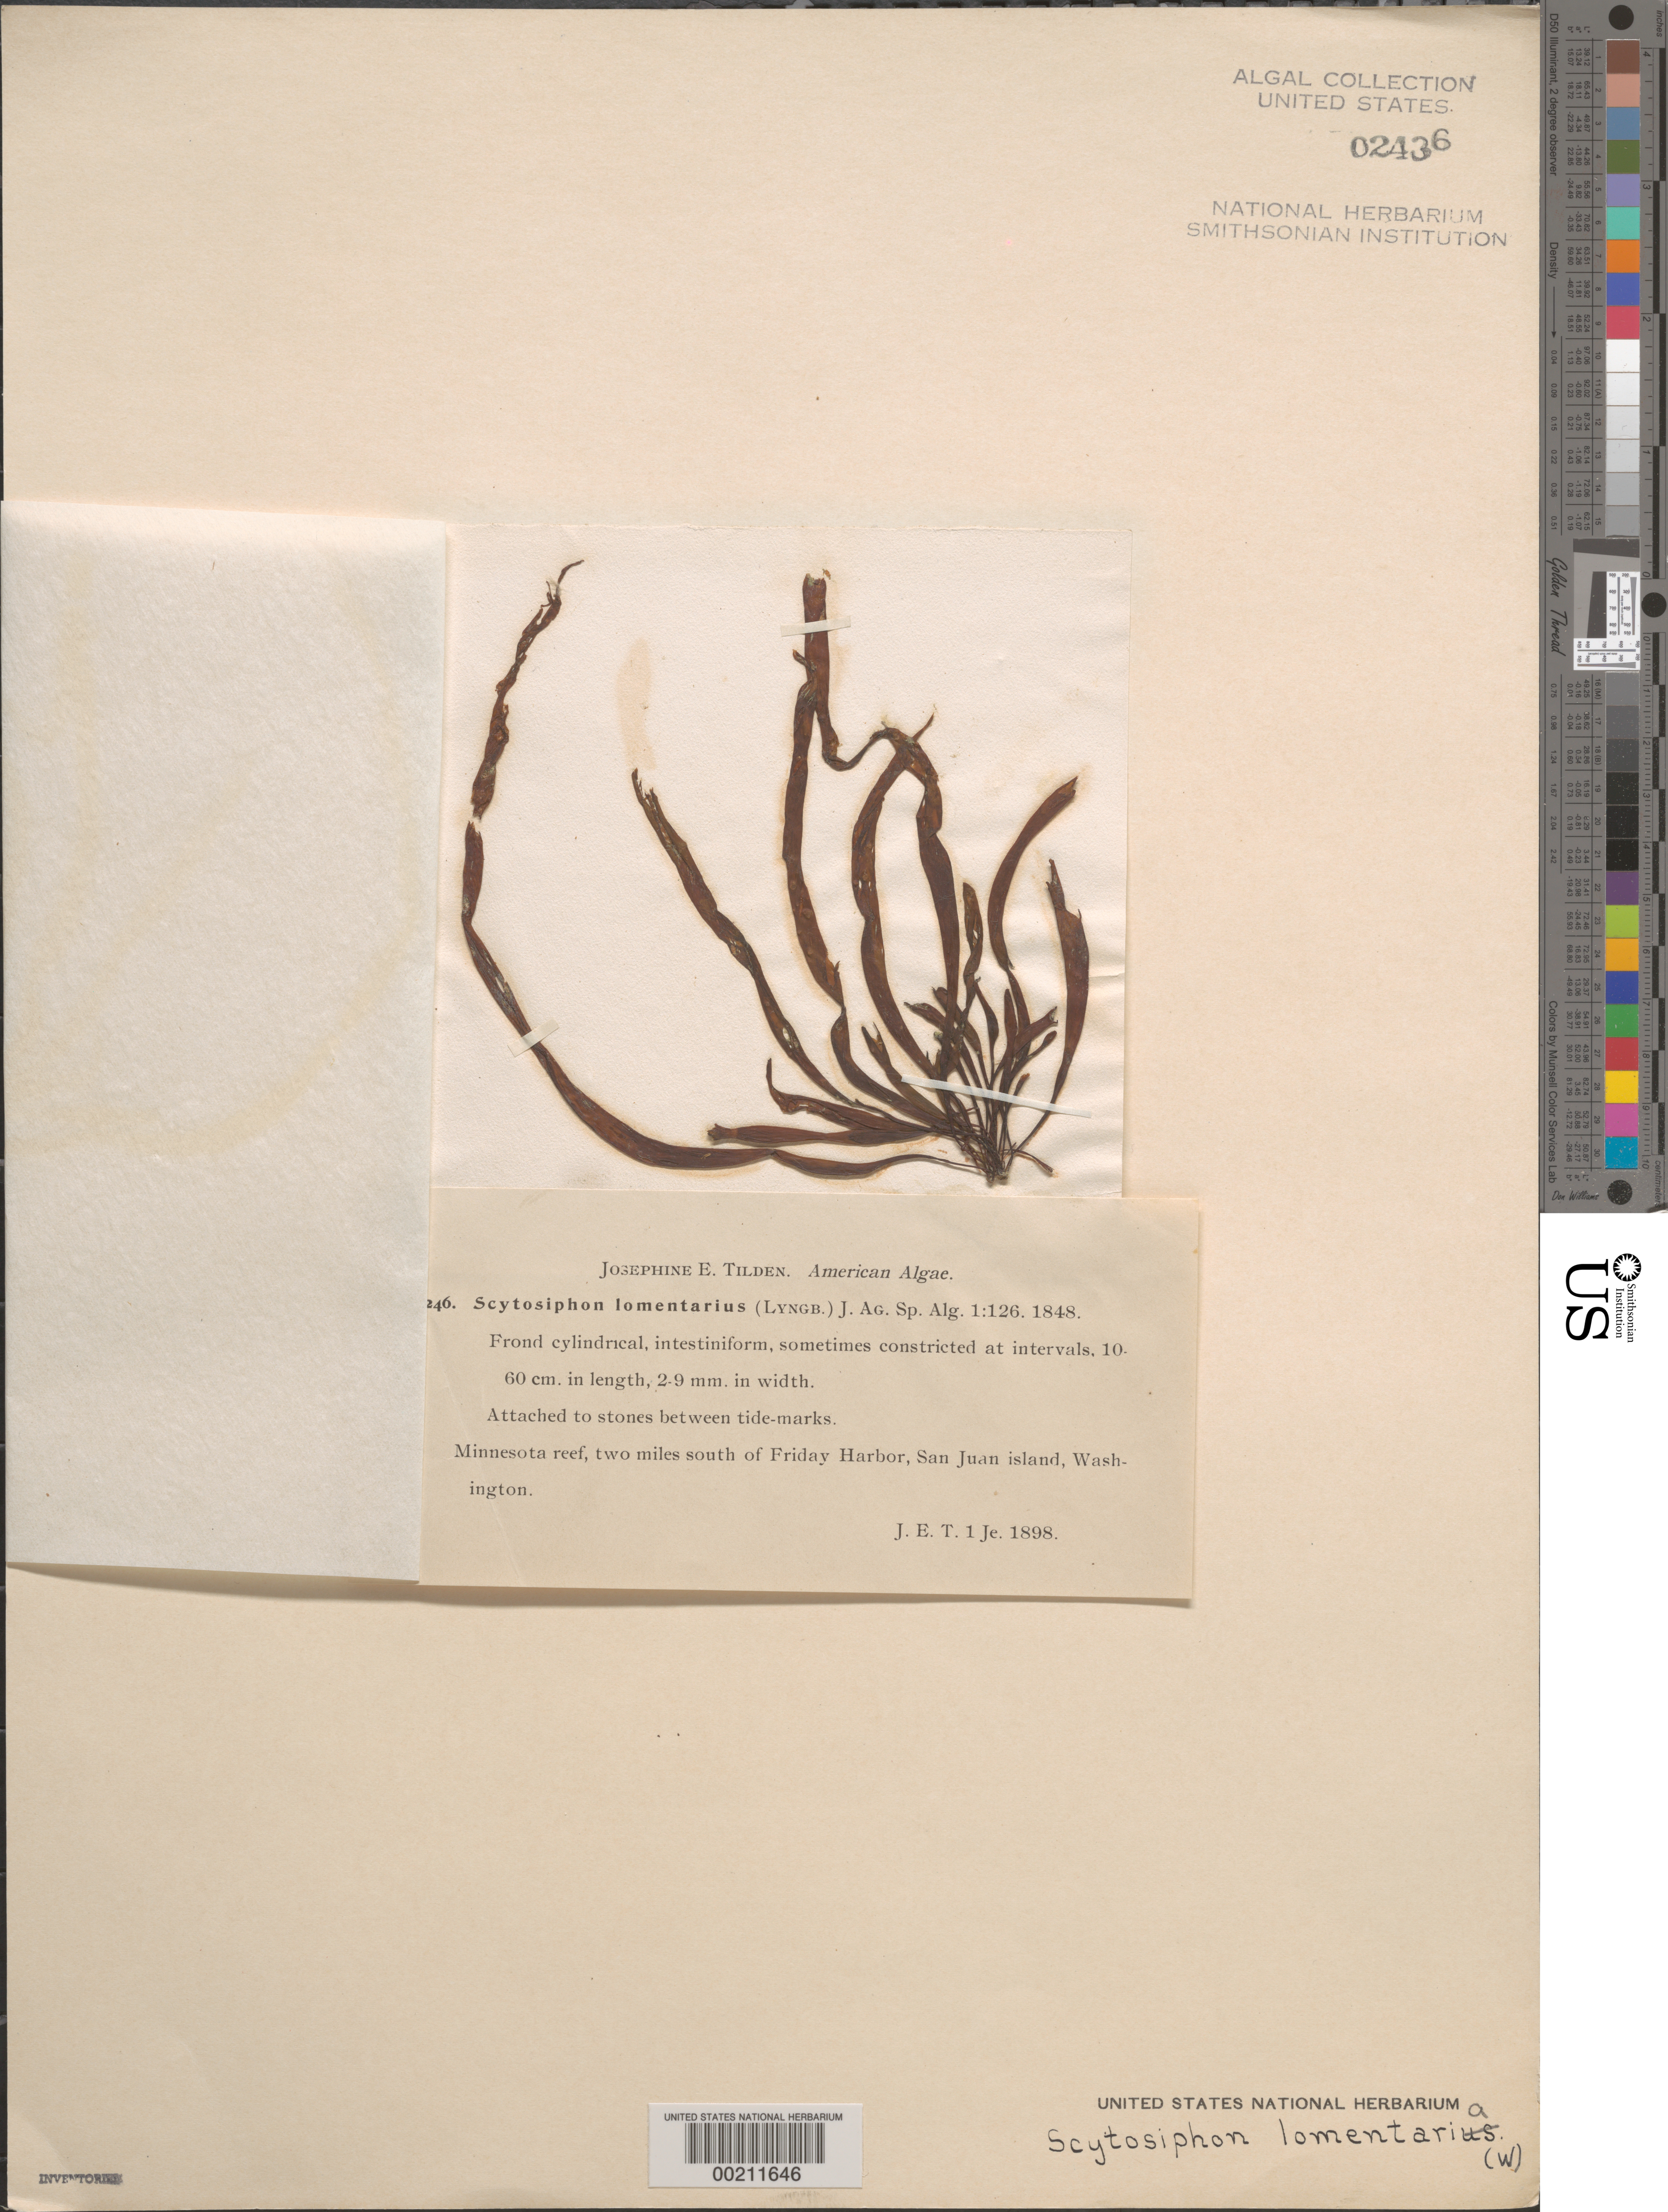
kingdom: Chromista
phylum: Ochrophyta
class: Phaeophyceae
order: Scytosiphonales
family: Scytosiphonaceae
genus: Scytosiphon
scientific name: Scytosiphon lomentaria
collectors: J. E. Tilden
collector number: JET 246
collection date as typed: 01 Jun 1898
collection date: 1898-06-01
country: United States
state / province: Washington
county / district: San Juan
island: San Juan Island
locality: Minnesota Reef, 2 miles south of Friday Harbor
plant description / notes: Tilden, American Algae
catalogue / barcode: US 2436